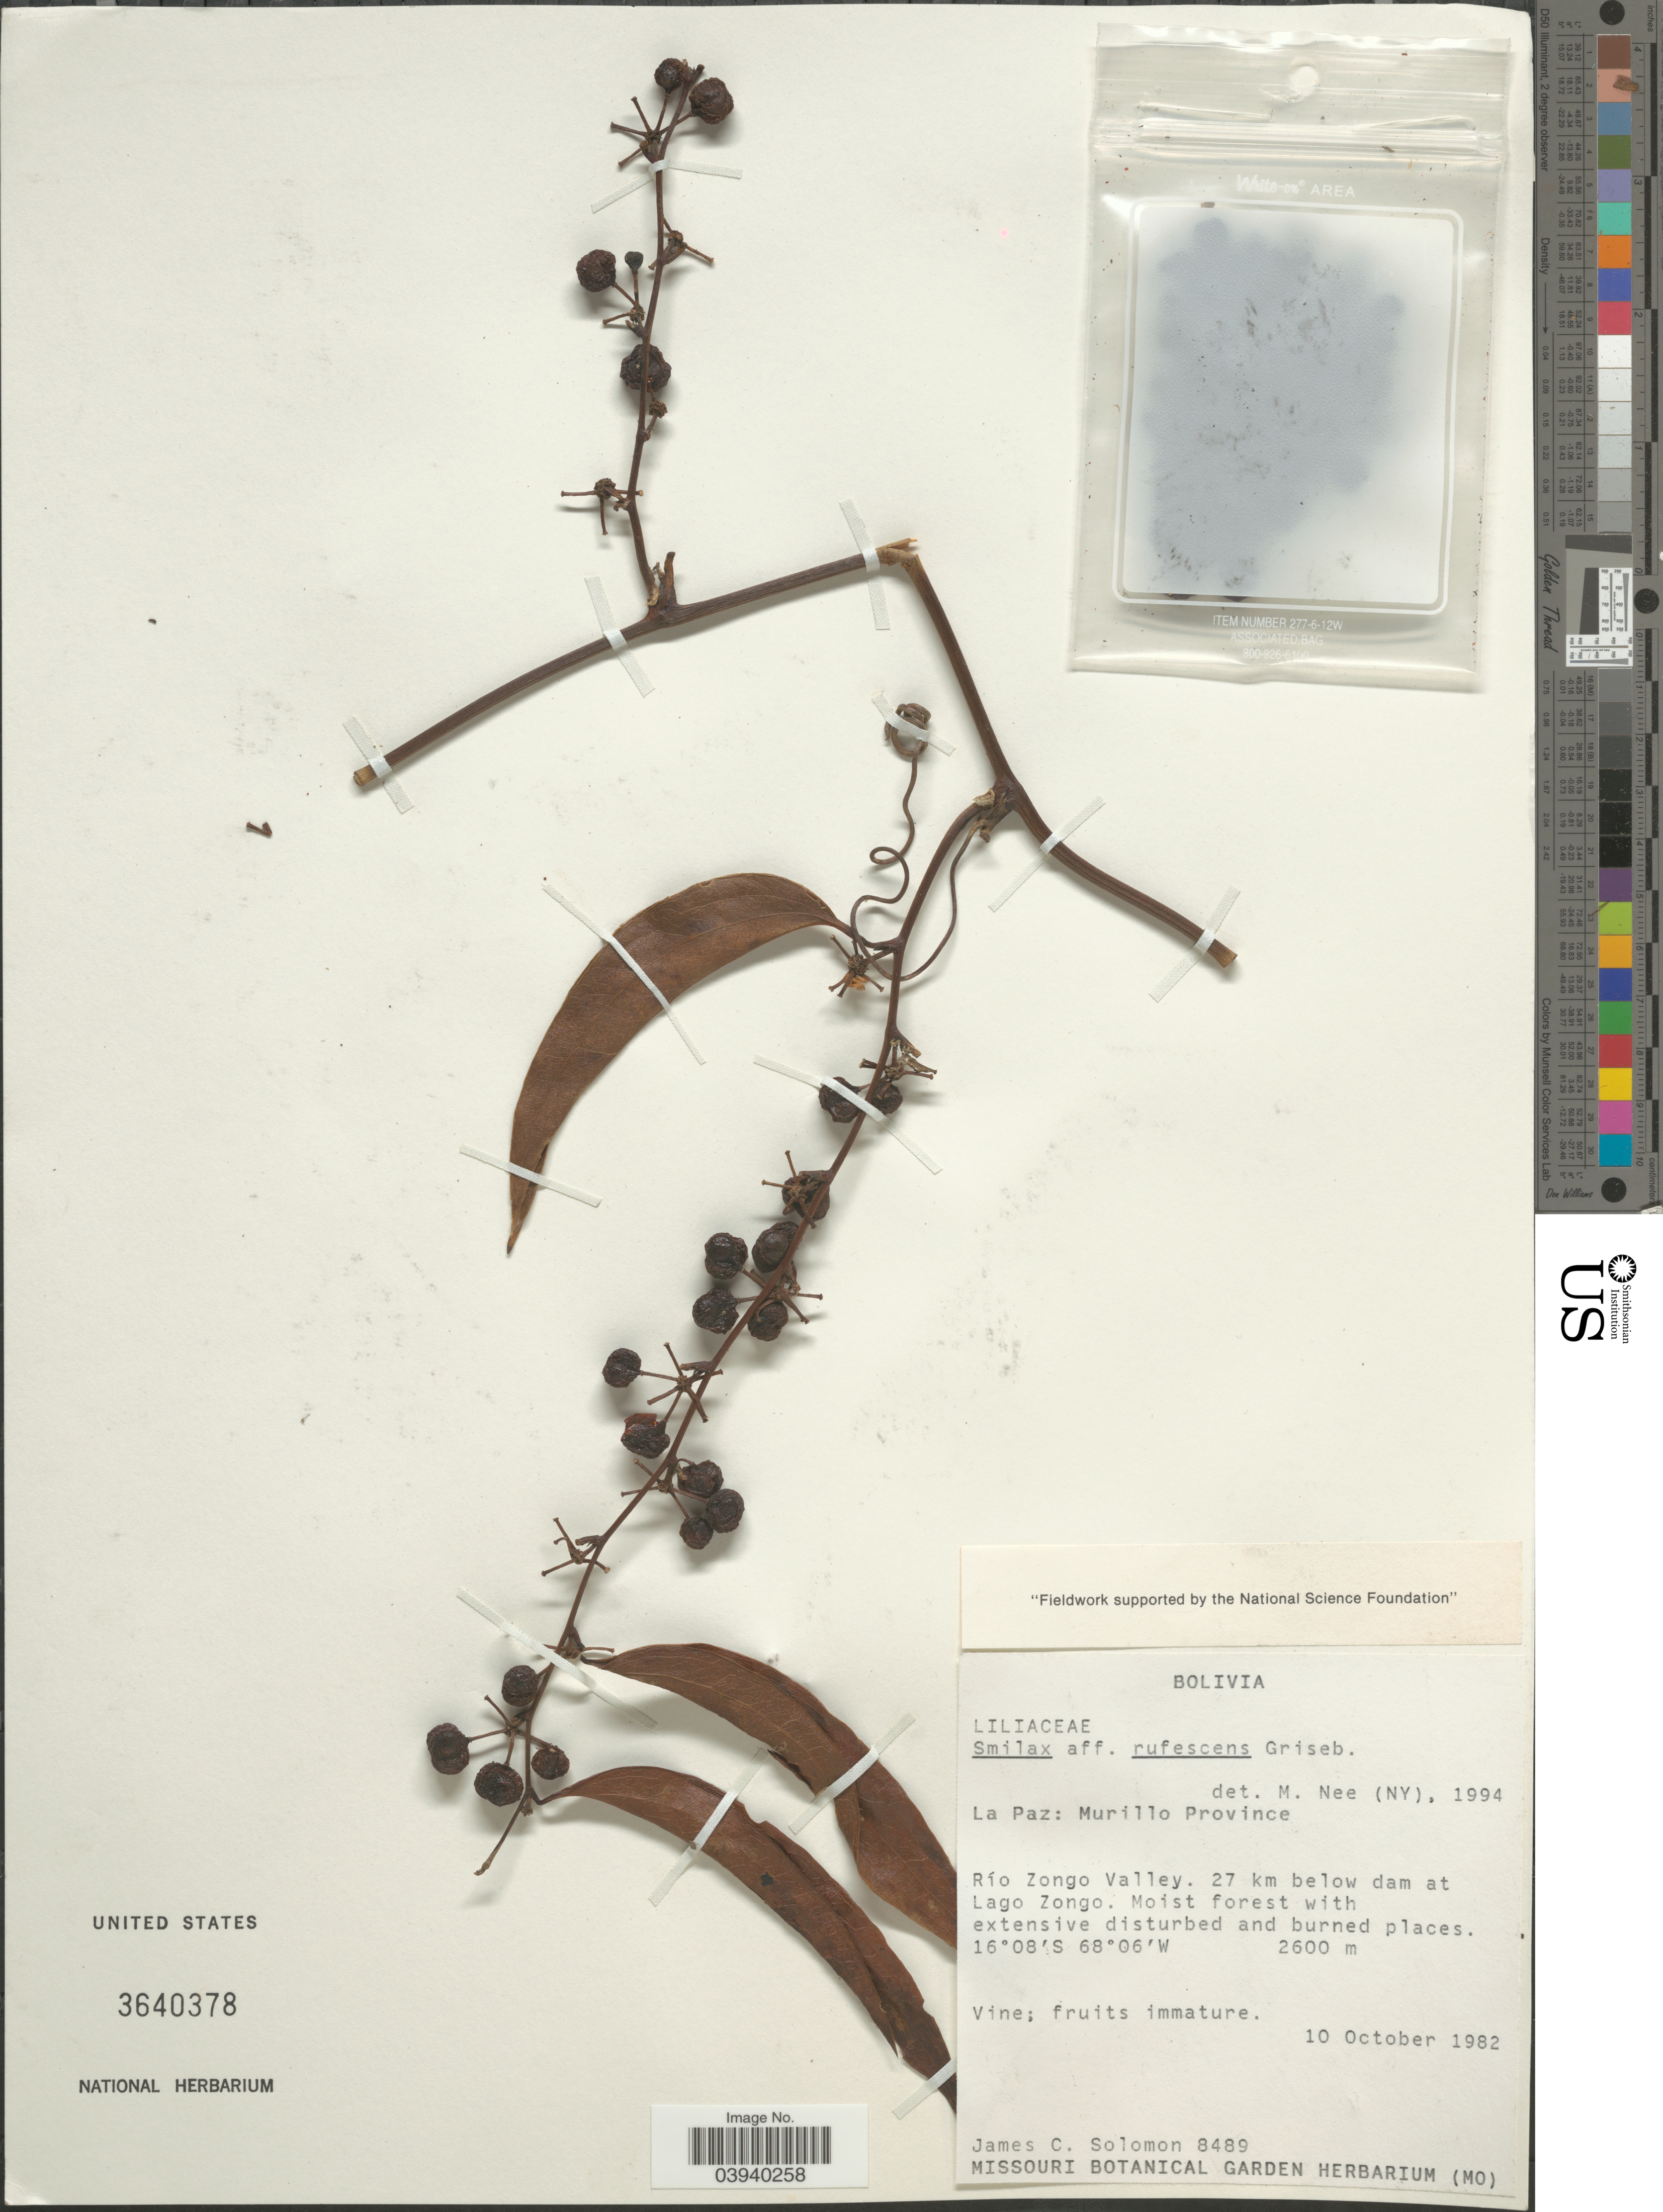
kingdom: Plantae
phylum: Tracheophyta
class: Liliopsida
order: Liliales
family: Smilacaceae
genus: Smilax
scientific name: Smilax rufescens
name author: Griseb.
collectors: J. C. Solomon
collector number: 8489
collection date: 1982-10-10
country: Bolivia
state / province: La Paz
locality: Murillo Province. Río Zongo Valley. 27 km below dam at Lago Zongo.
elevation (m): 2600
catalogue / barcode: US 3640378